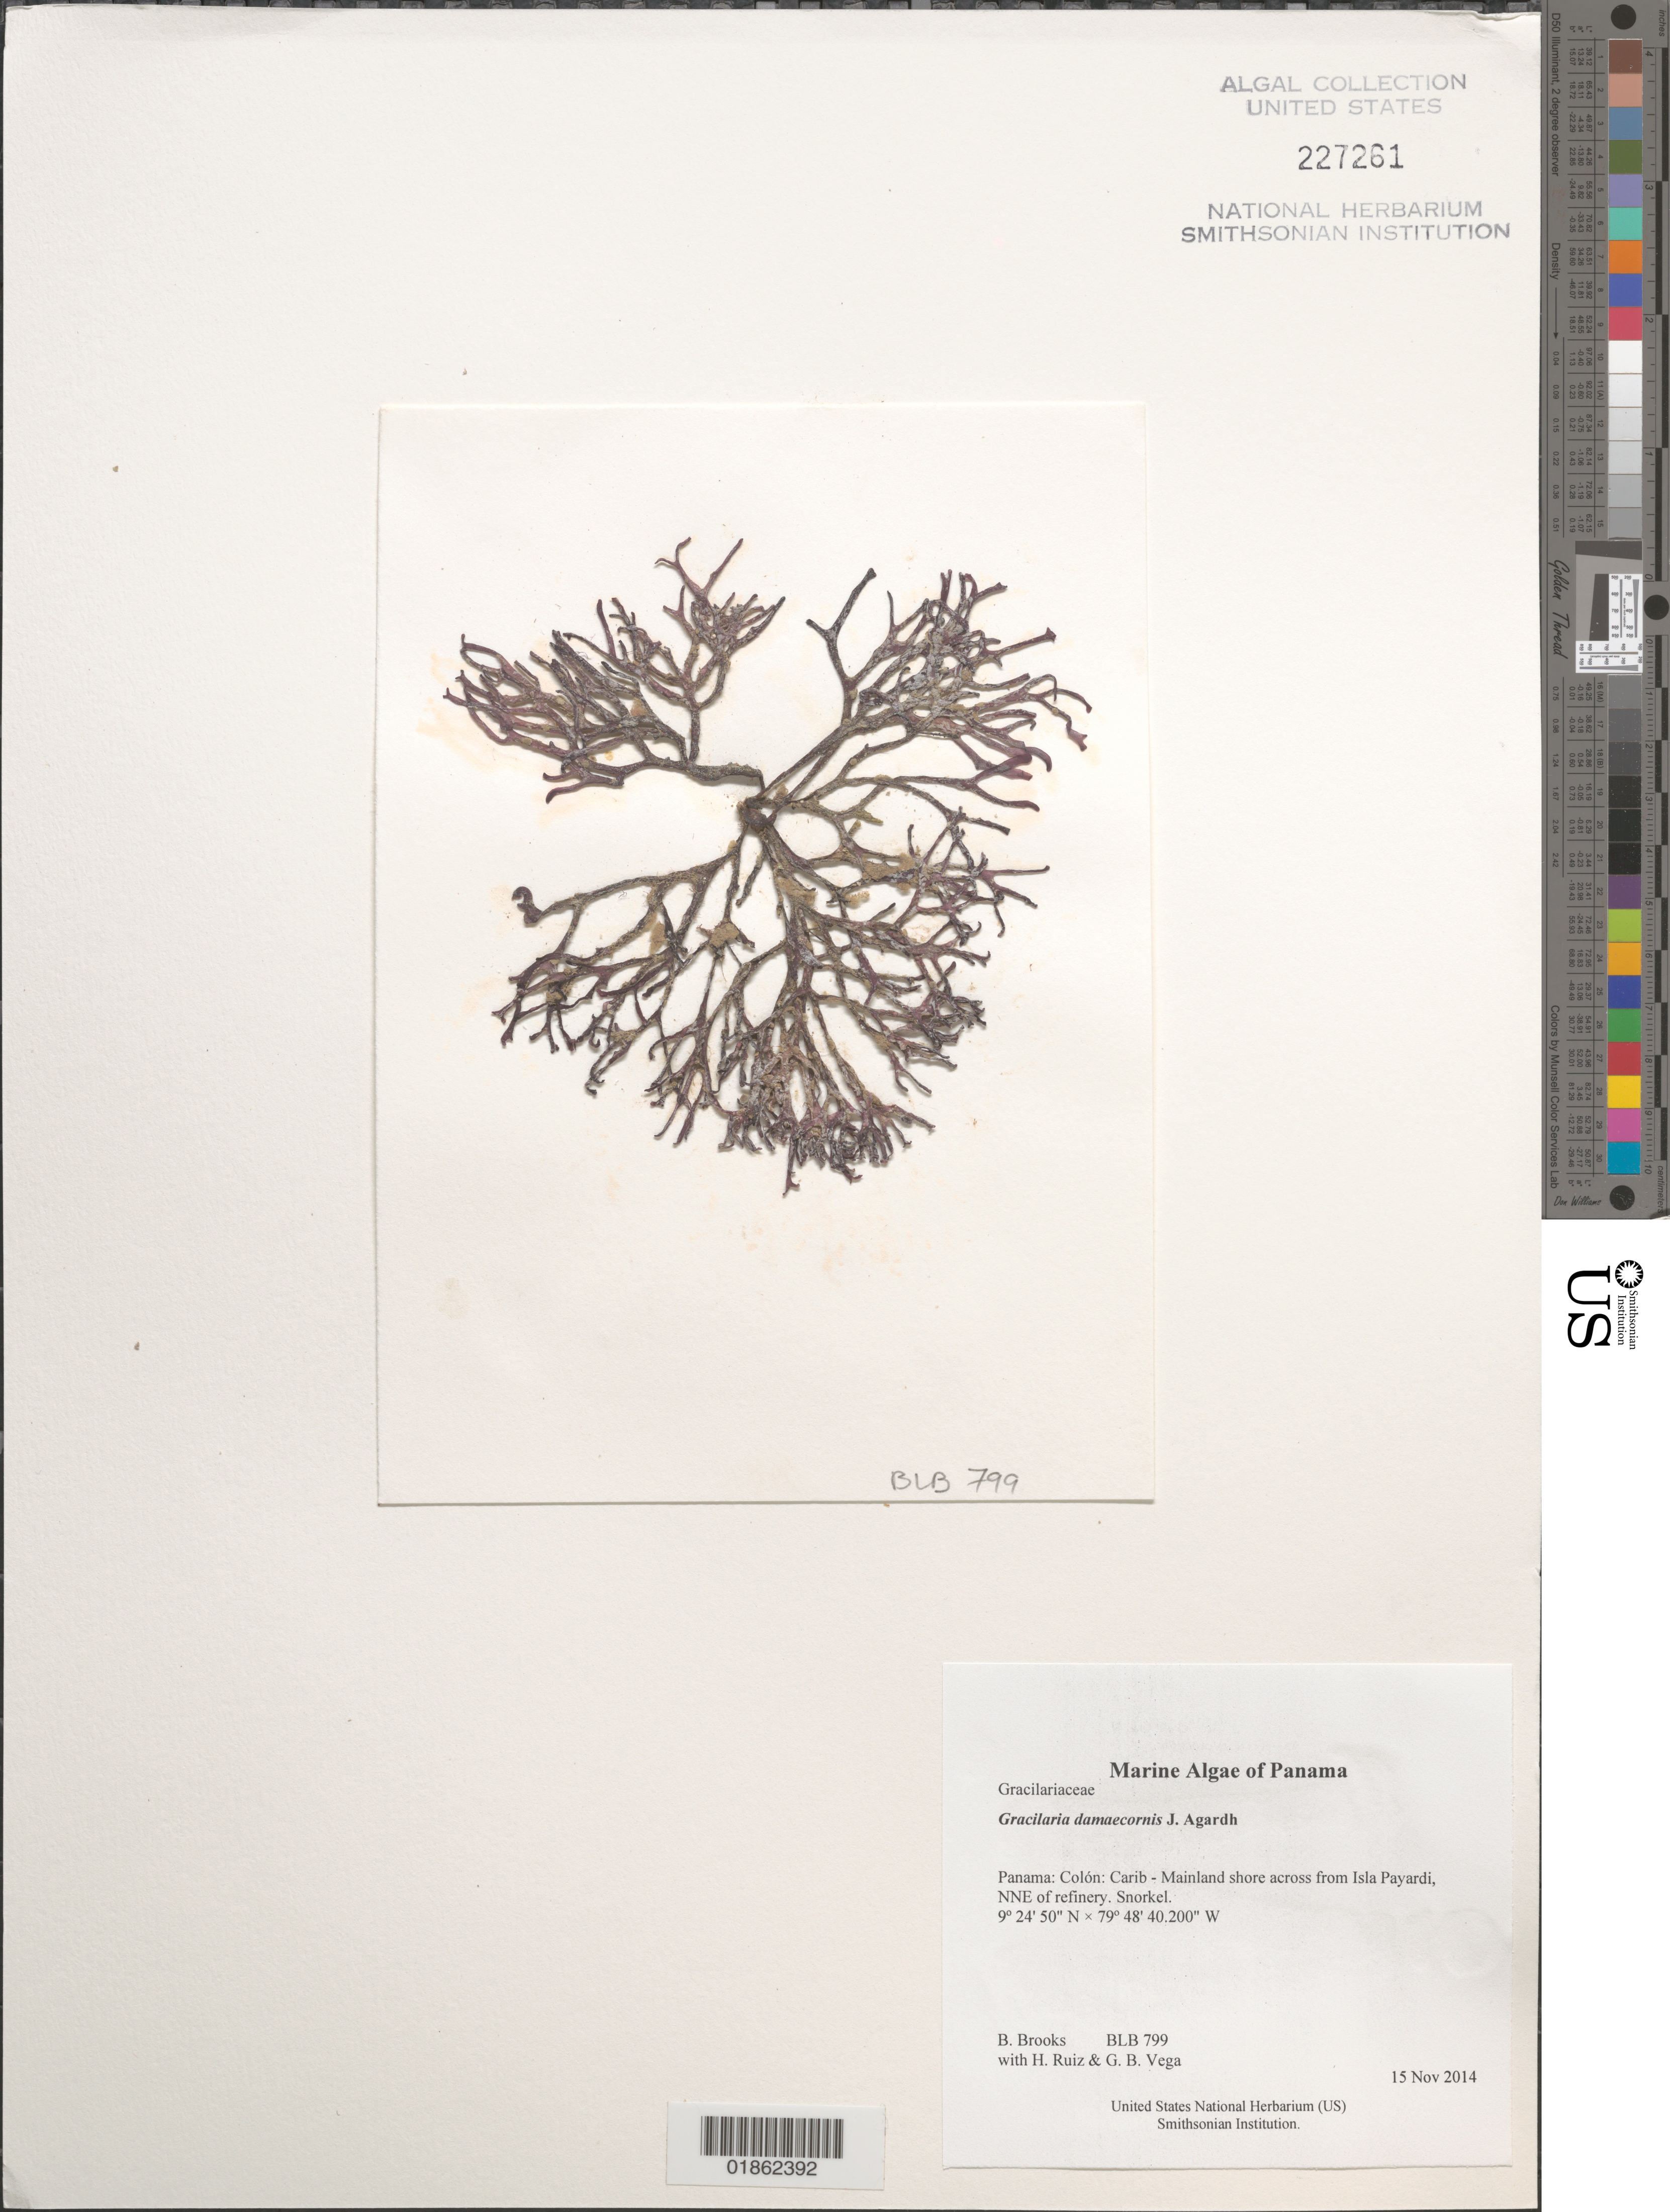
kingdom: Plantae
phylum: Rhodophyta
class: Florideophyceae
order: Gracilariales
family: Gracilariaceae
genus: Gracilaria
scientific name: Gracilaria damaecornis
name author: J. Agardh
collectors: B. Brooks, H. Ruiz & G. B. Vega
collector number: BLB 799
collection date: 2014-11-15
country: Panama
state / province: Colón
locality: Carib - Mainland shore across from Isla Payardi, NNE of refinery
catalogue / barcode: US 227261